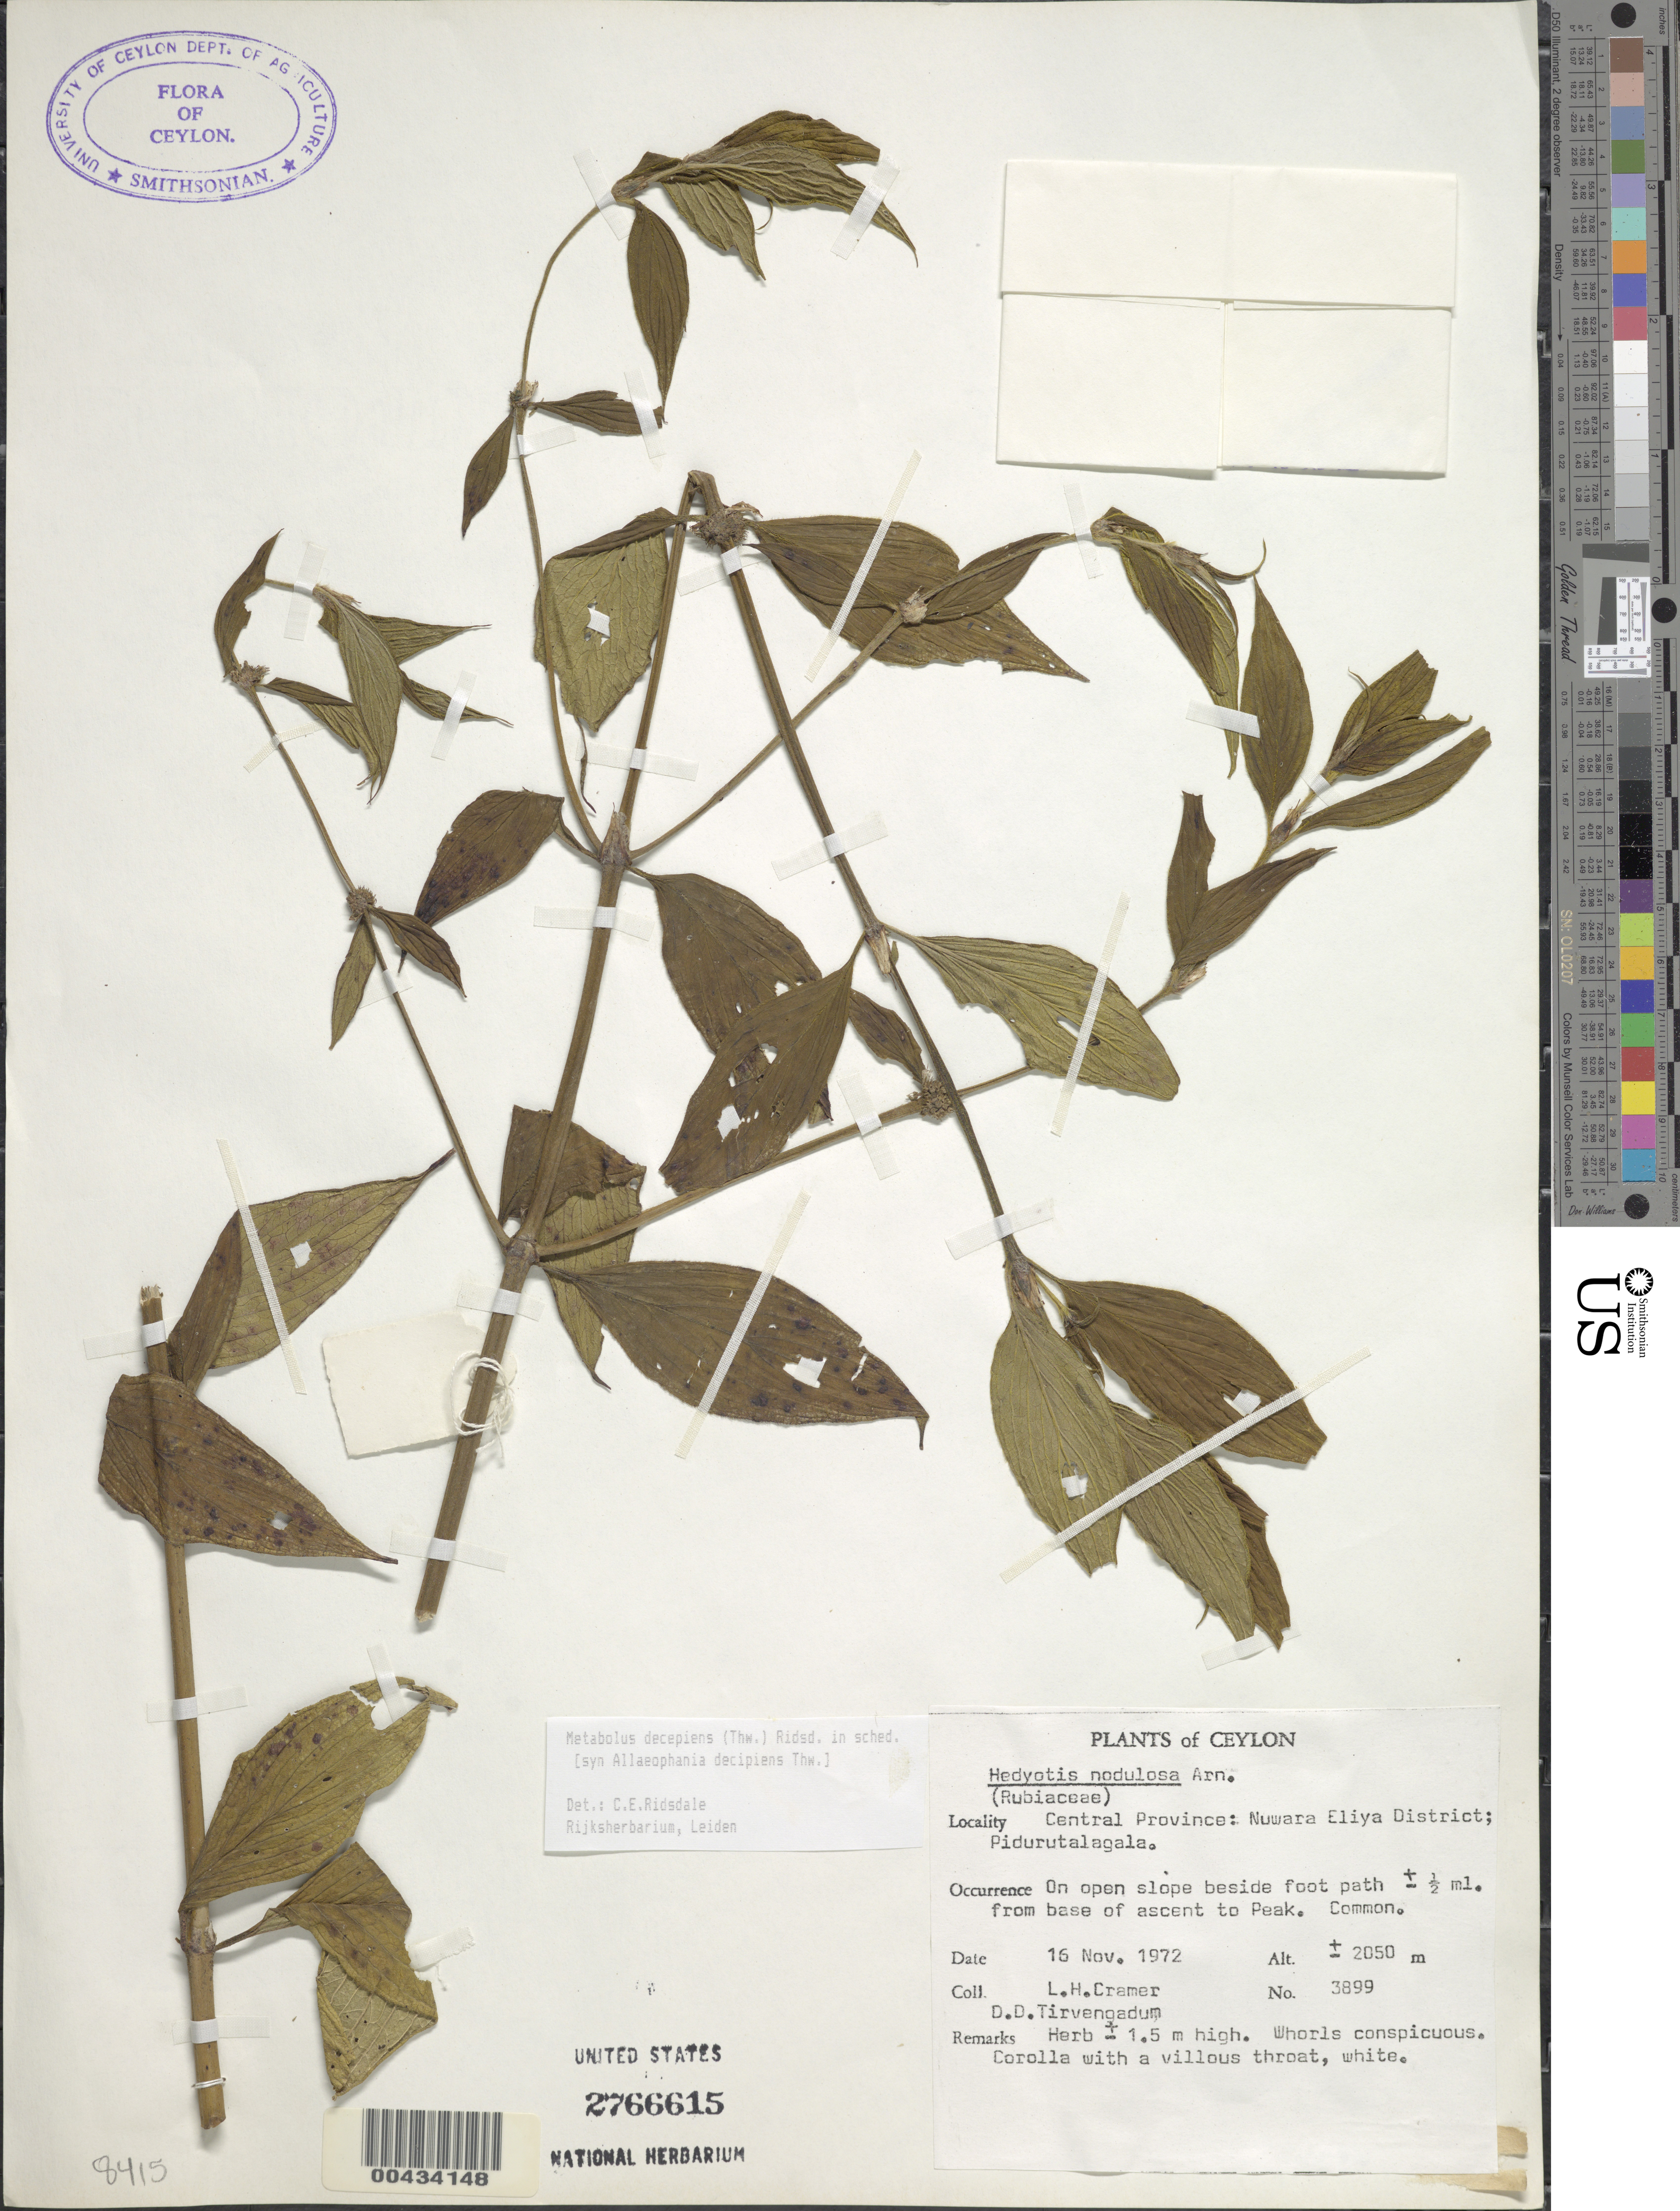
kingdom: Plantae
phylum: Tracheophyta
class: Magnoliopsida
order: Gentianales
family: Rubiaceae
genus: Metabolos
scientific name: Metabolos decepiens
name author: (Thwaites) Ridsdale in sched.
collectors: L. H. Cramer & D. Tirvengadum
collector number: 3899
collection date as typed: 16 Nov 1972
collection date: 1972-11-16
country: Sri Lanka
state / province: Central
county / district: Nuwara Eliya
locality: Pidurutalagala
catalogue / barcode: US 2766615